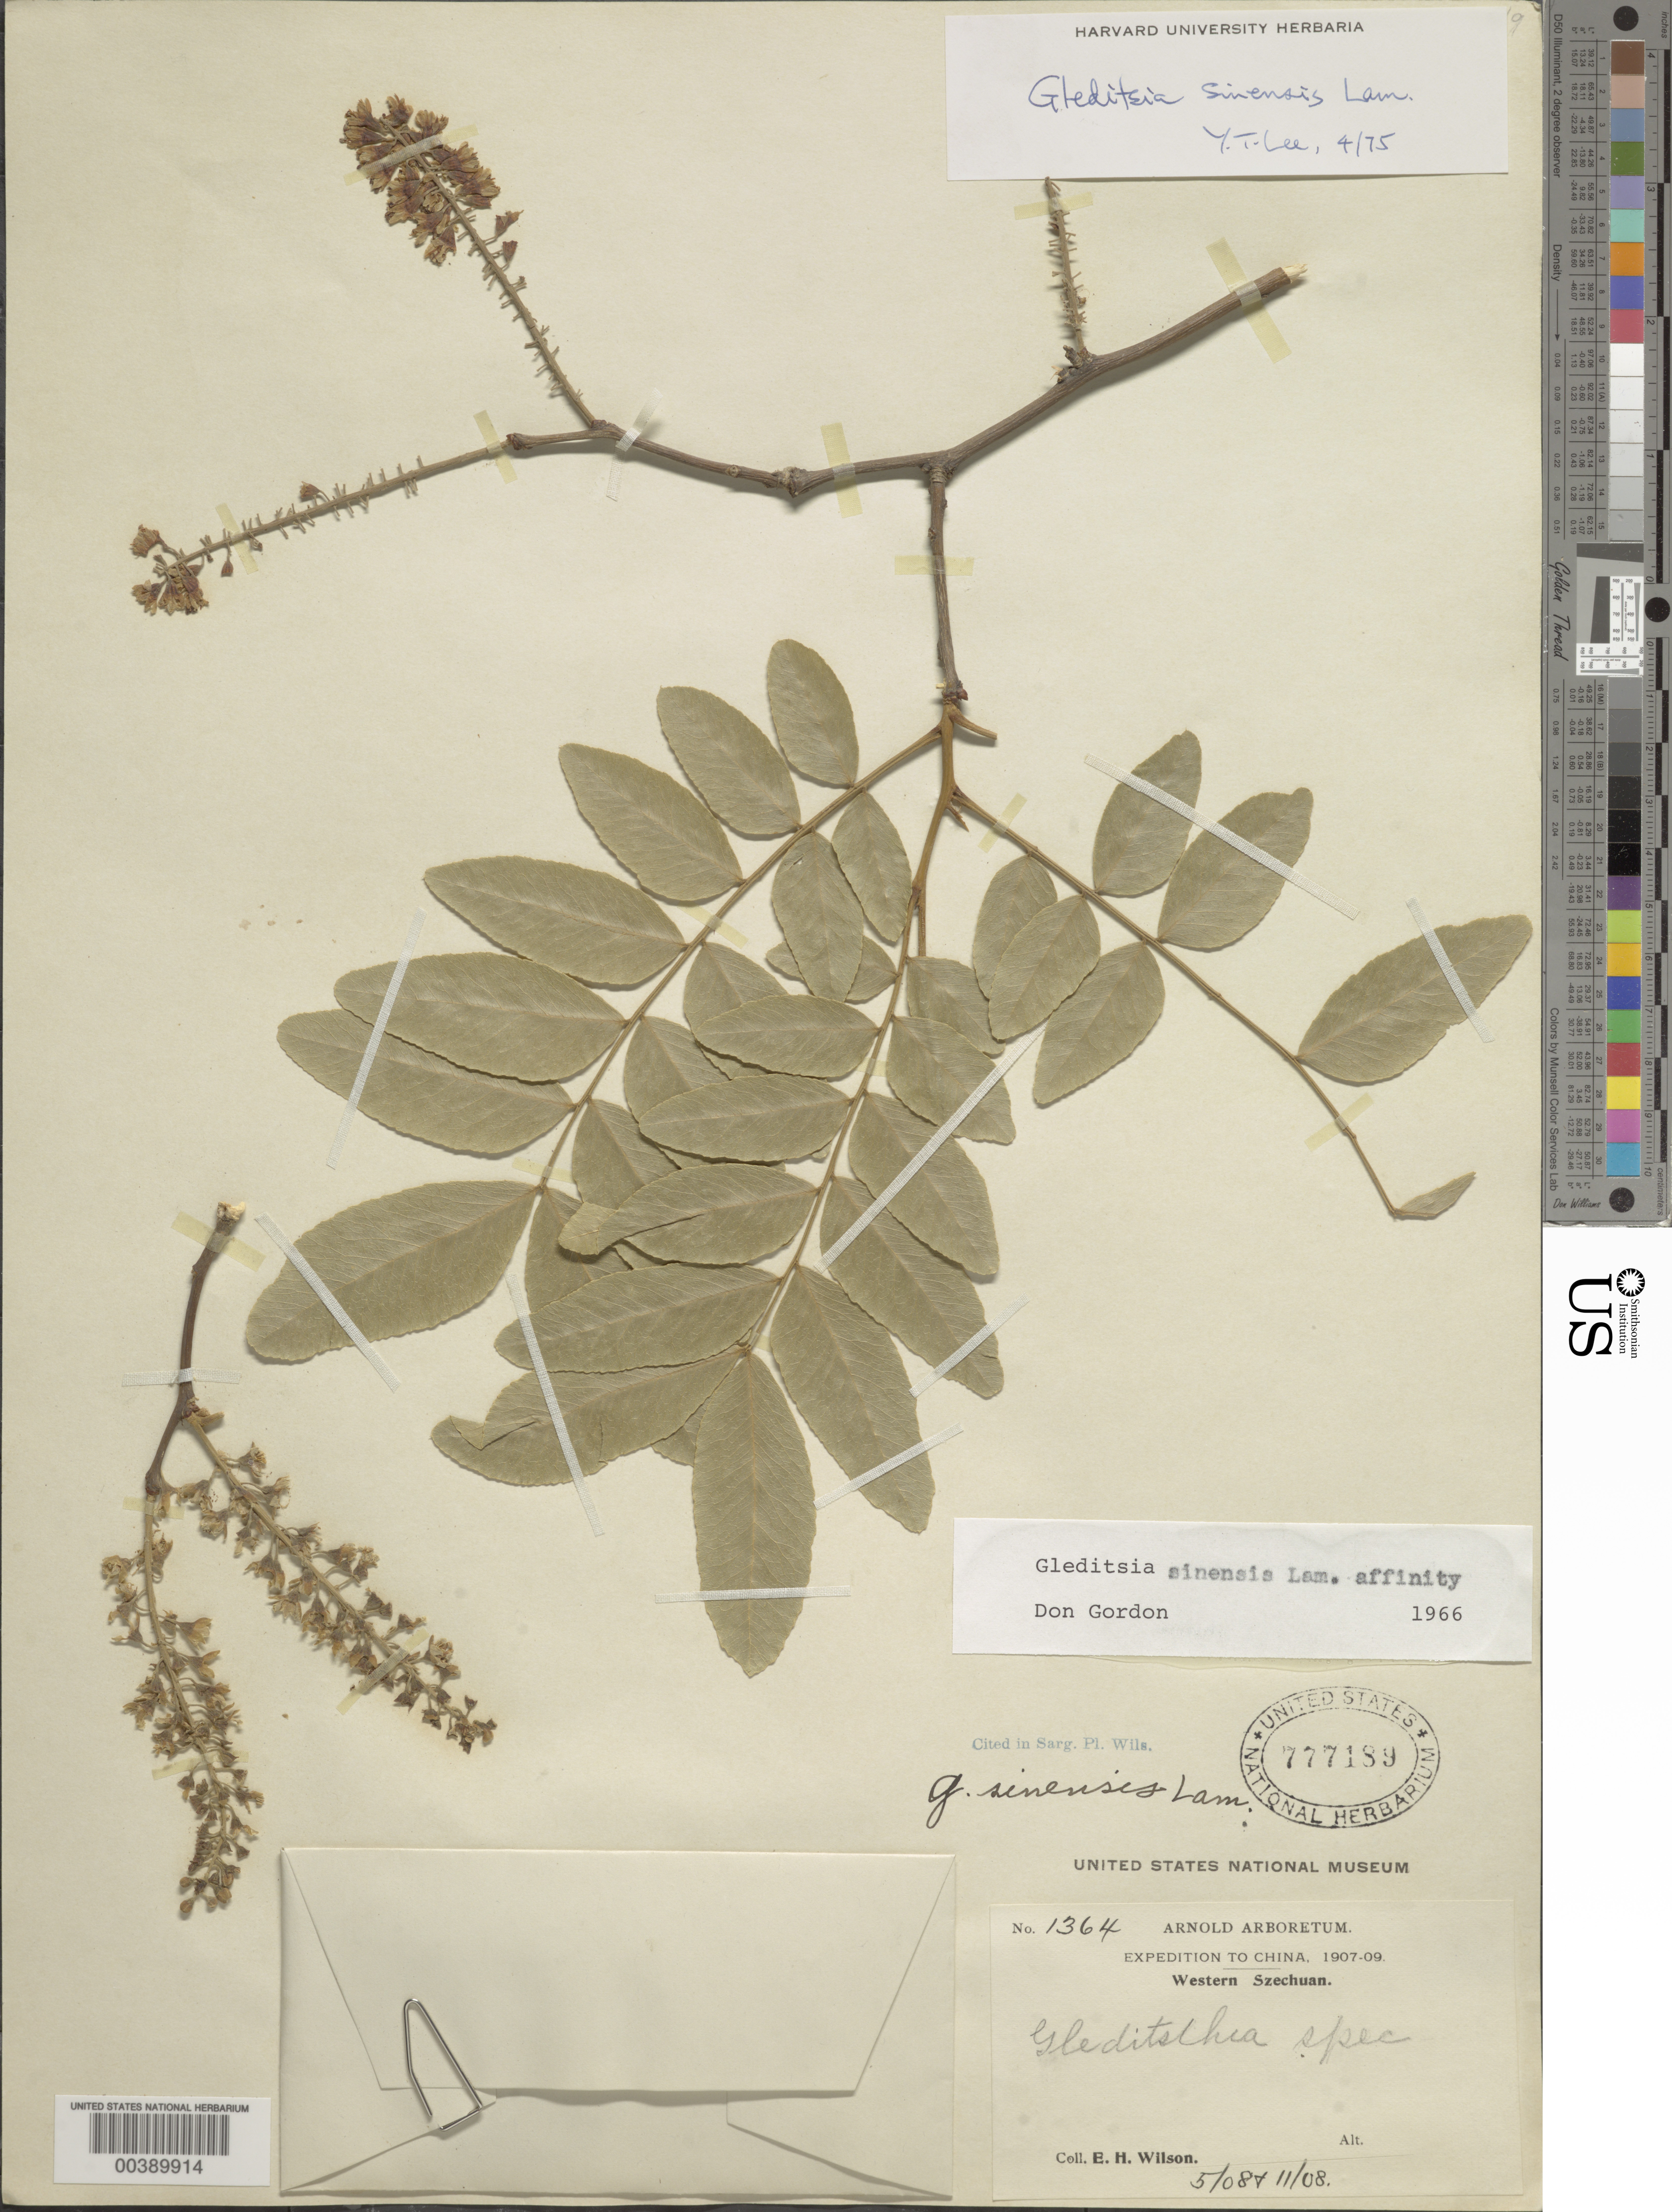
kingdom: Plantae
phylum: Tracheophyta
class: Magnoliopsida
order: Fabales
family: Fabaceae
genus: Gleditsia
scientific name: Gleditsia sinensis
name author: Lam.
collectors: E. H. Wilson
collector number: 1364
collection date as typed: May 1908 and -- Nov 1908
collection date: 1908-05,1908-11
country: China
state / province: Sichuan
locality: Western szechuan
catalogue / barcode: US 777189